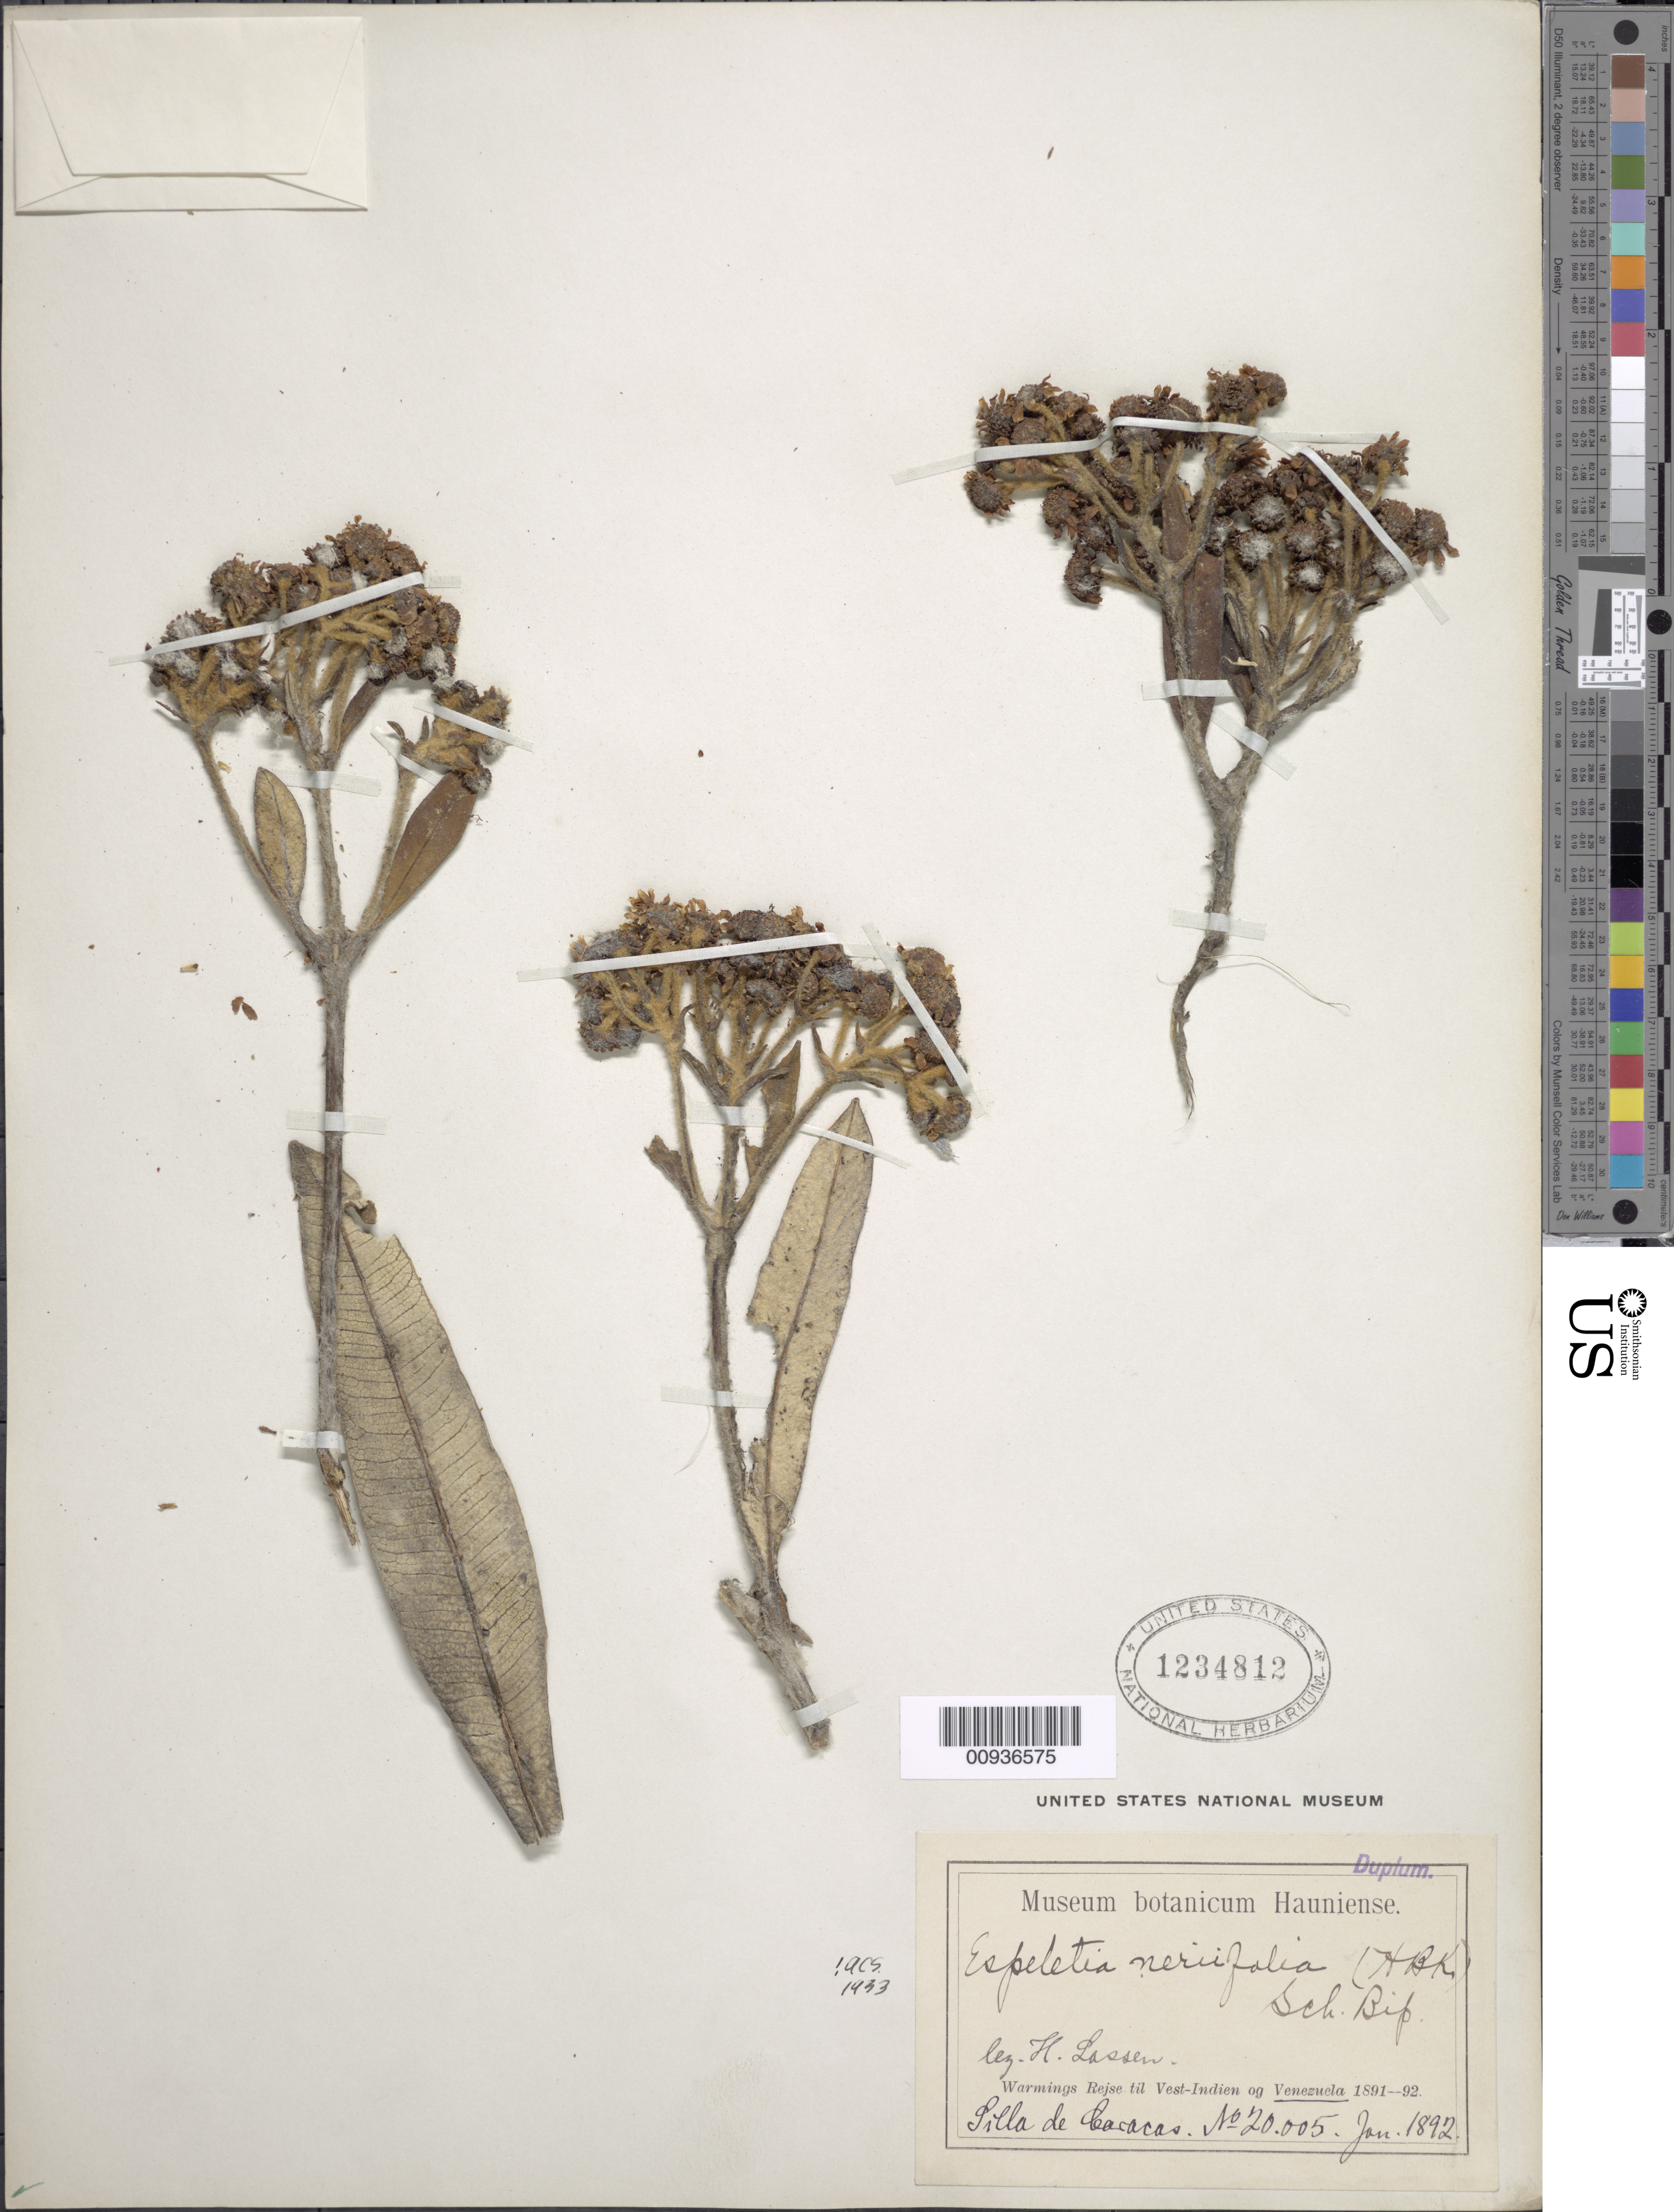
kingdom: Plantae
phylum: Tracheophyta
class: Magnoliopsida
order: Asterales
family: Asteraceae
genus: Libanothamnus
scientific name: Libanothamnus neriifolius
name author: (Sch. Bip. ex Wedd.) Ernst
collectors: W. Rejse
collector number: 20005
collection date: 1892-01-01/1892-01-31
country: Venezuela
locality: Silla de Caracas.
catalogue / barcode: US 1234812